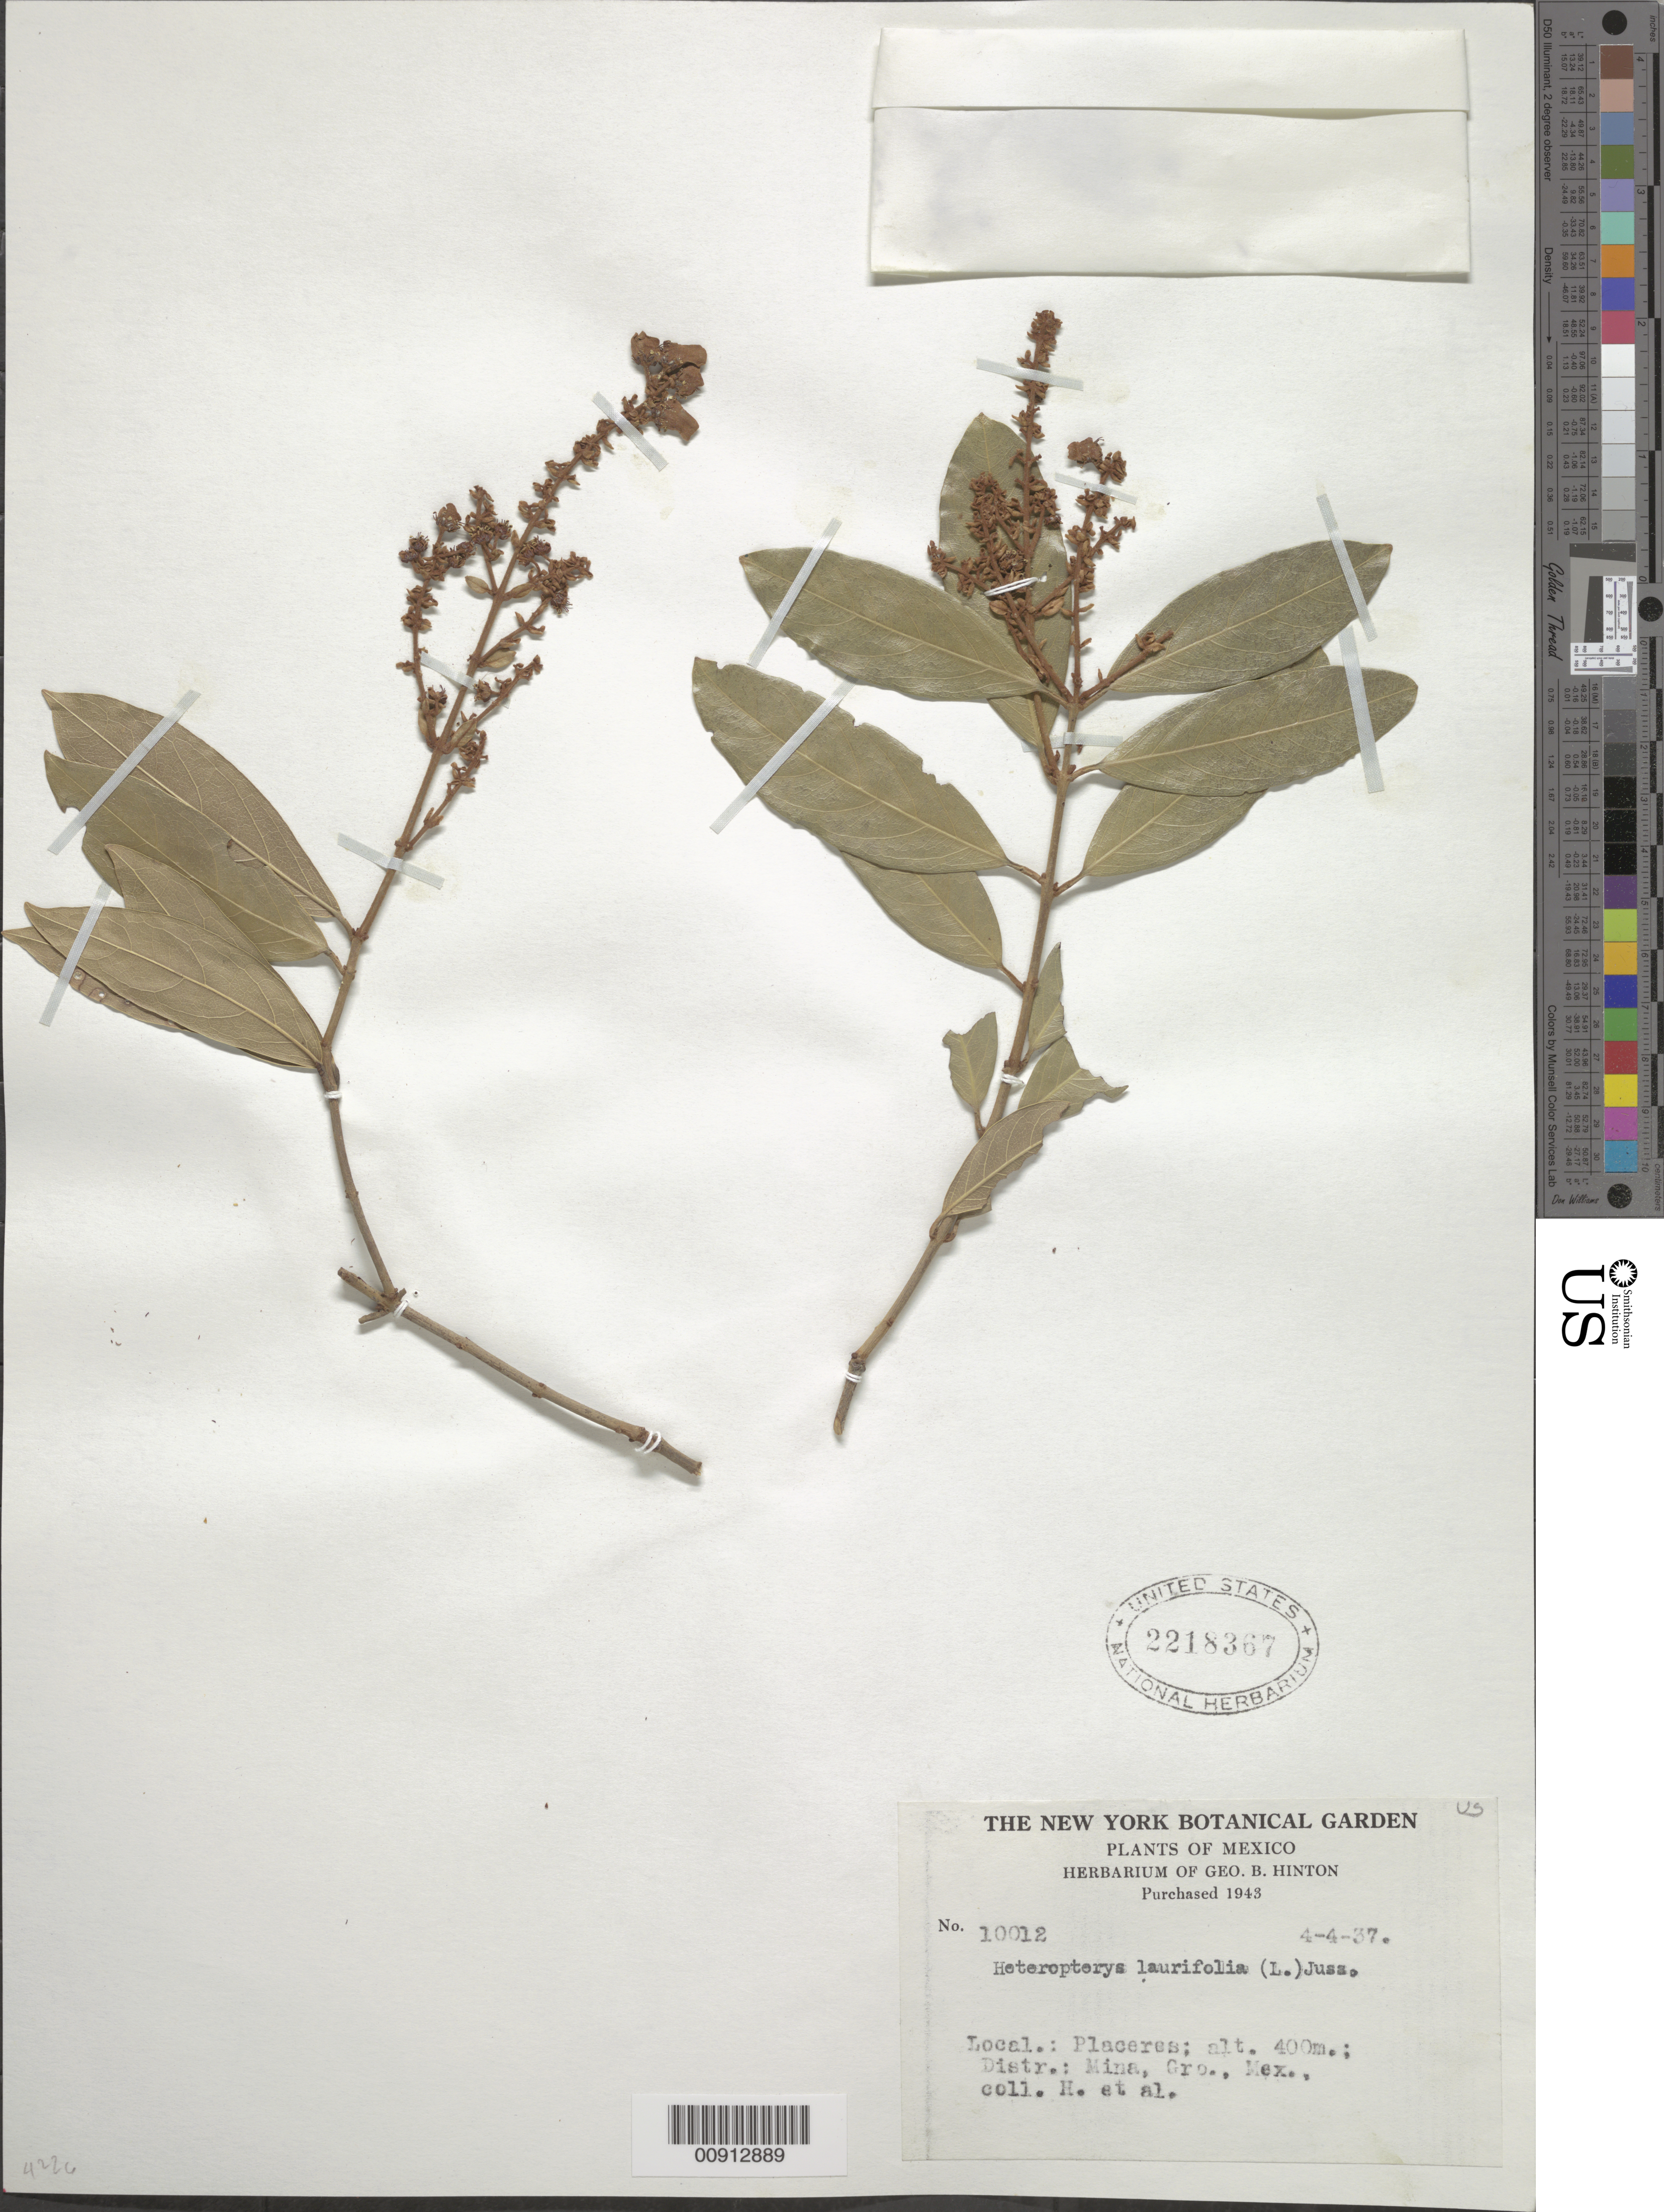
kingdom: Plantae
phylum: Tracheophyta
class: Magnoliopsida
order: Malpighiales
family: Malpighiaceae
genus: Heteropterys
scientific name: Heteropterys laurifolia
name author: (L.) A. Juss.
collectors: G. B. Hinton & et al.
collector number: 10012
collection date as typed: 04 Apr 1937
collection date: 1937-04-04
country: Mexico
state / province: Guerrero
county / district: Mina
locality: Placeres, Distr. Mina, Guerrero.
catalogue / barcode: US 2218367